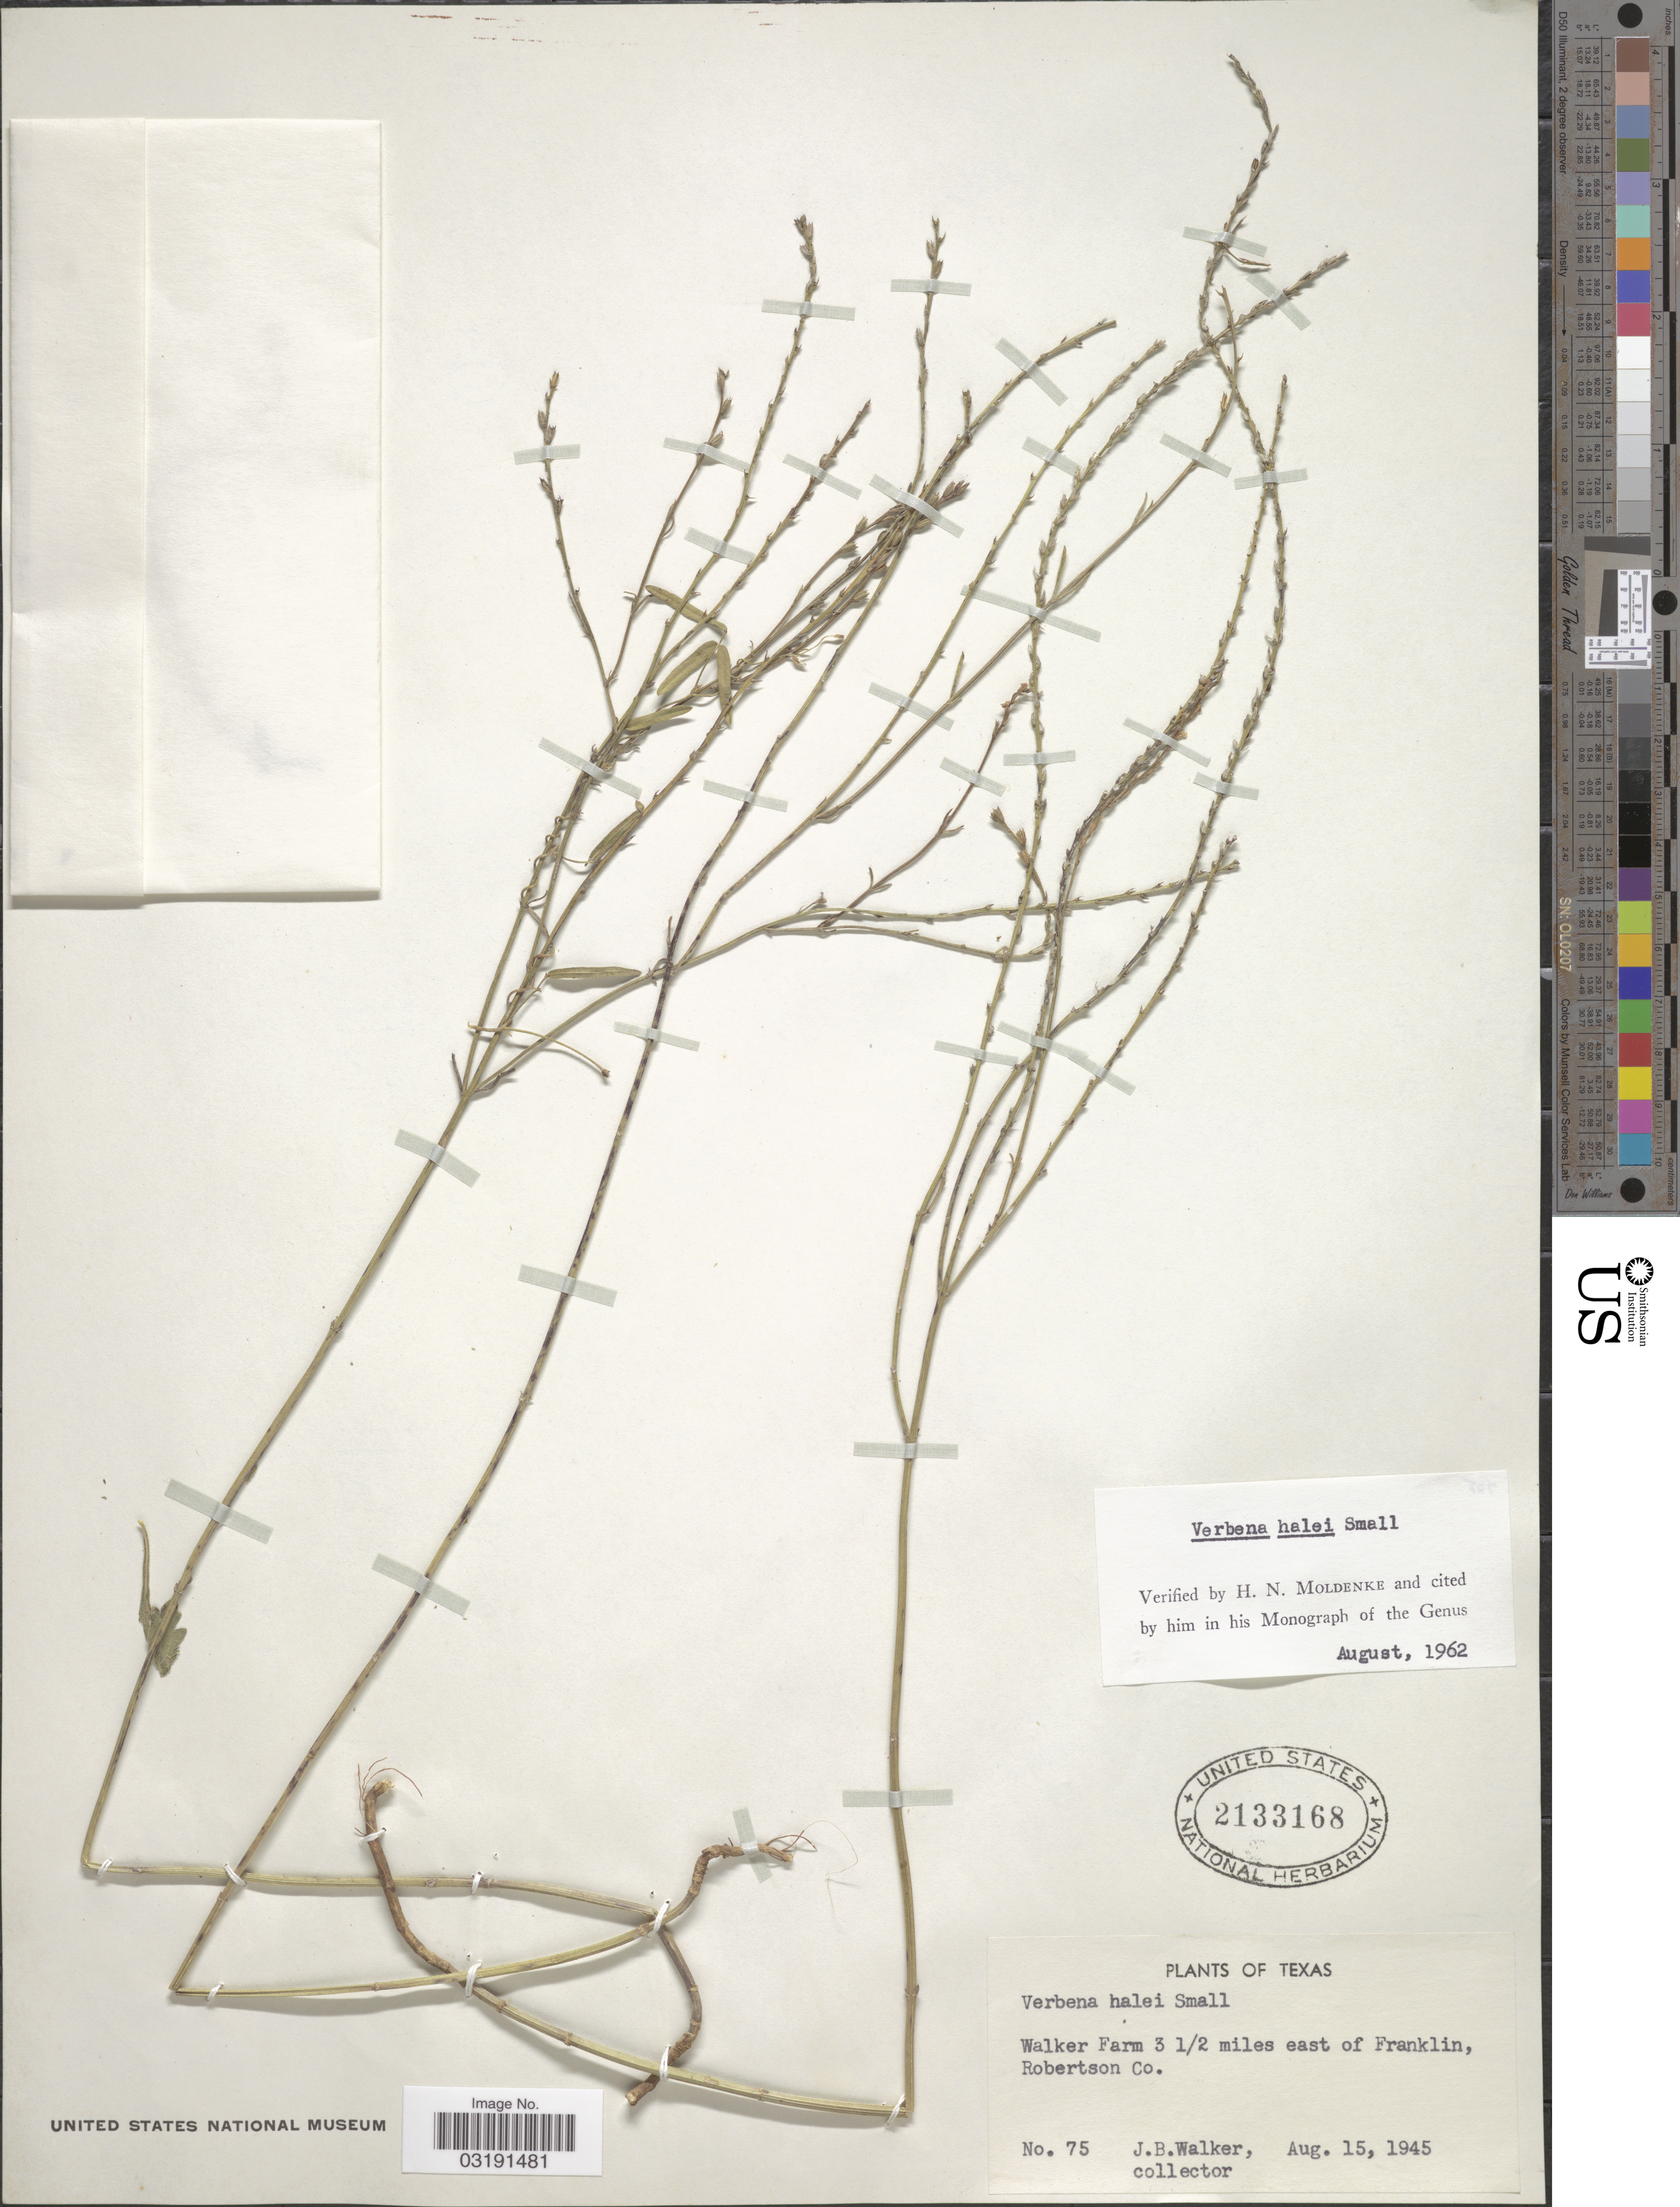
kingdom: Plantae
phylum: Tracheophyta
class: Magnoliopsida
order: Lamiales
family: Verbenaceae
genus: Verbena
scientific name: Verbena halei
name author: Small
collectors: J. Walker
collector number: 75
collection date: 1945-08-15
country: United States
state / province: Texas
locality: Walker Farm 3 ½ miles east of Franklin, Robertson Co.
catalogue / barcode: US 2133168